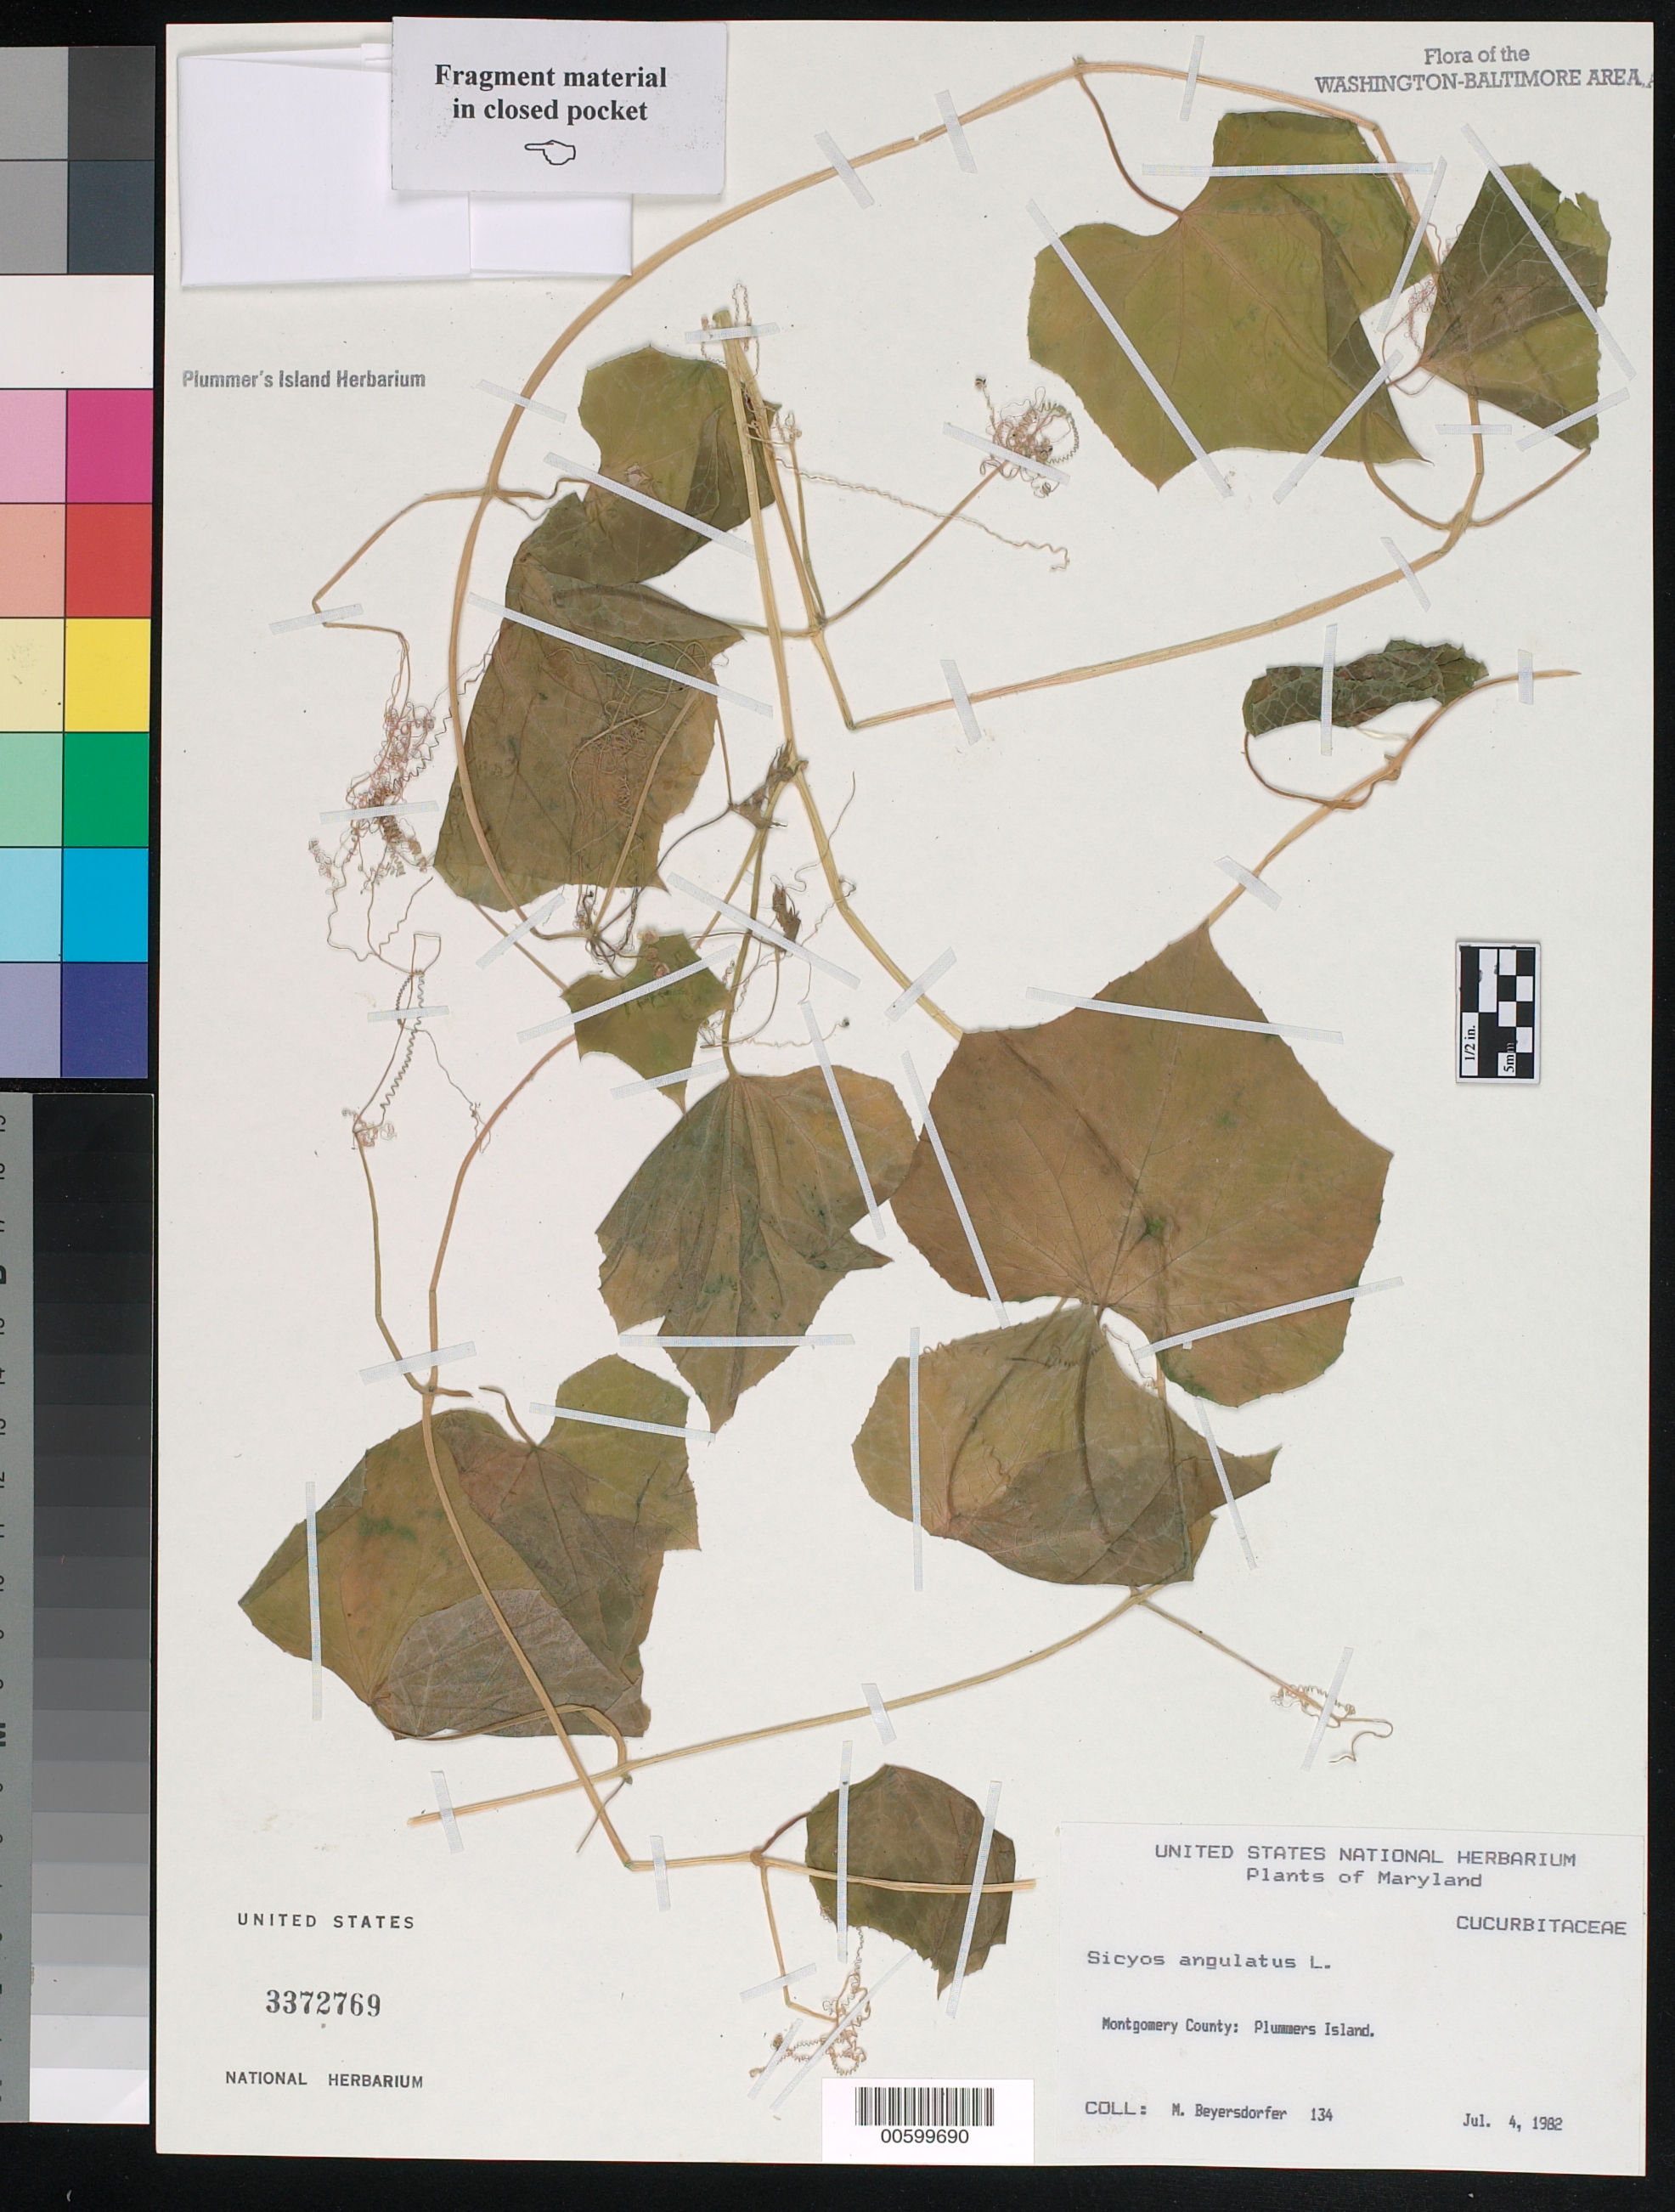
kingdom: Plantae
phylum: Tracheophyta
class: Magnoliopsida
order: Cucurbitales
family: Cucurbitaceae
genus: Sicyos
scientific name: Sicyos angulatus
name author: L.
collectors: M. Beyersdorfer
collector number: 134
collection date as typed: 04 Jul 1982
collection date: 1982-07-04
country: United States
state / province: Maryland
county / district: Montgomery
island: Plummers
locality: Plummers Island Plummers Island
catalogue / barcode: US 3372769